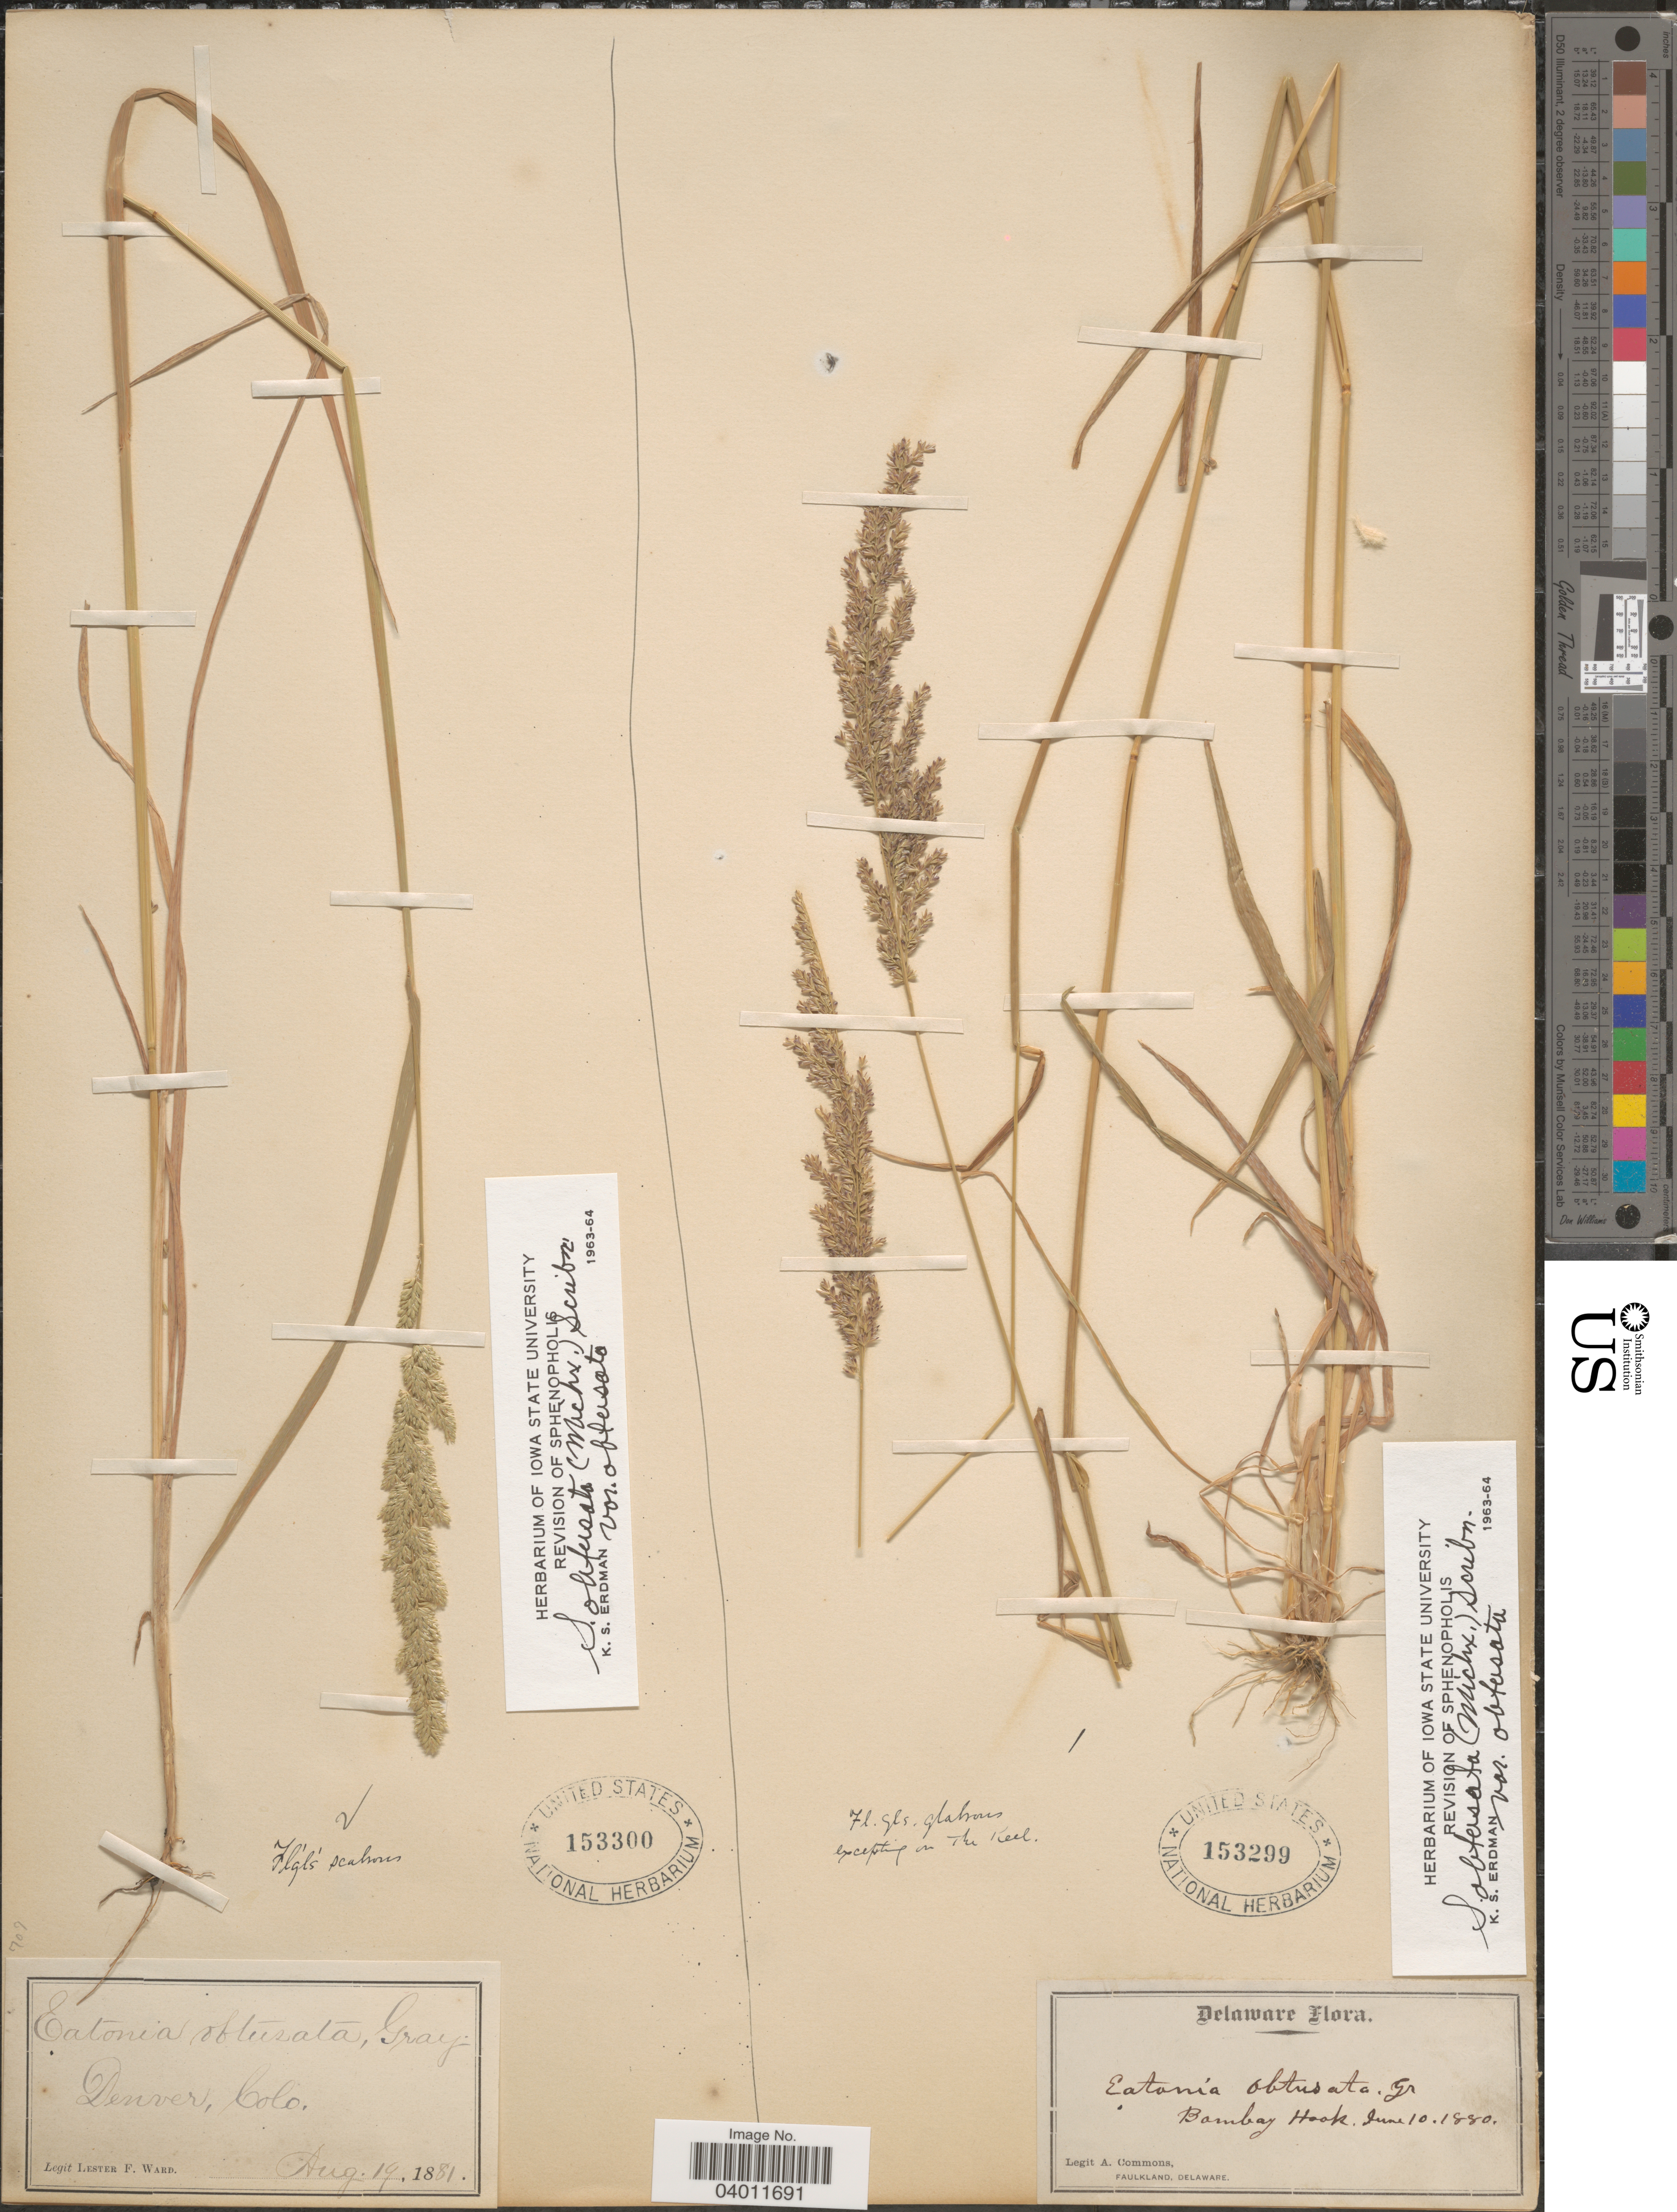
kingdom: Plantae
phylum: Tracheophyta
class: Liliopsida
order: Poales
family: Poaceae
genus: Sphenopholis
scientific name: Sphenopholis obtusata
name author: (Michx.) Scribn.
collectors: L. F. Ward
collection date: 1881-08-19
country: United States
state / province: Colorado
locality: Denver.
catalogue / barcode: US 153300